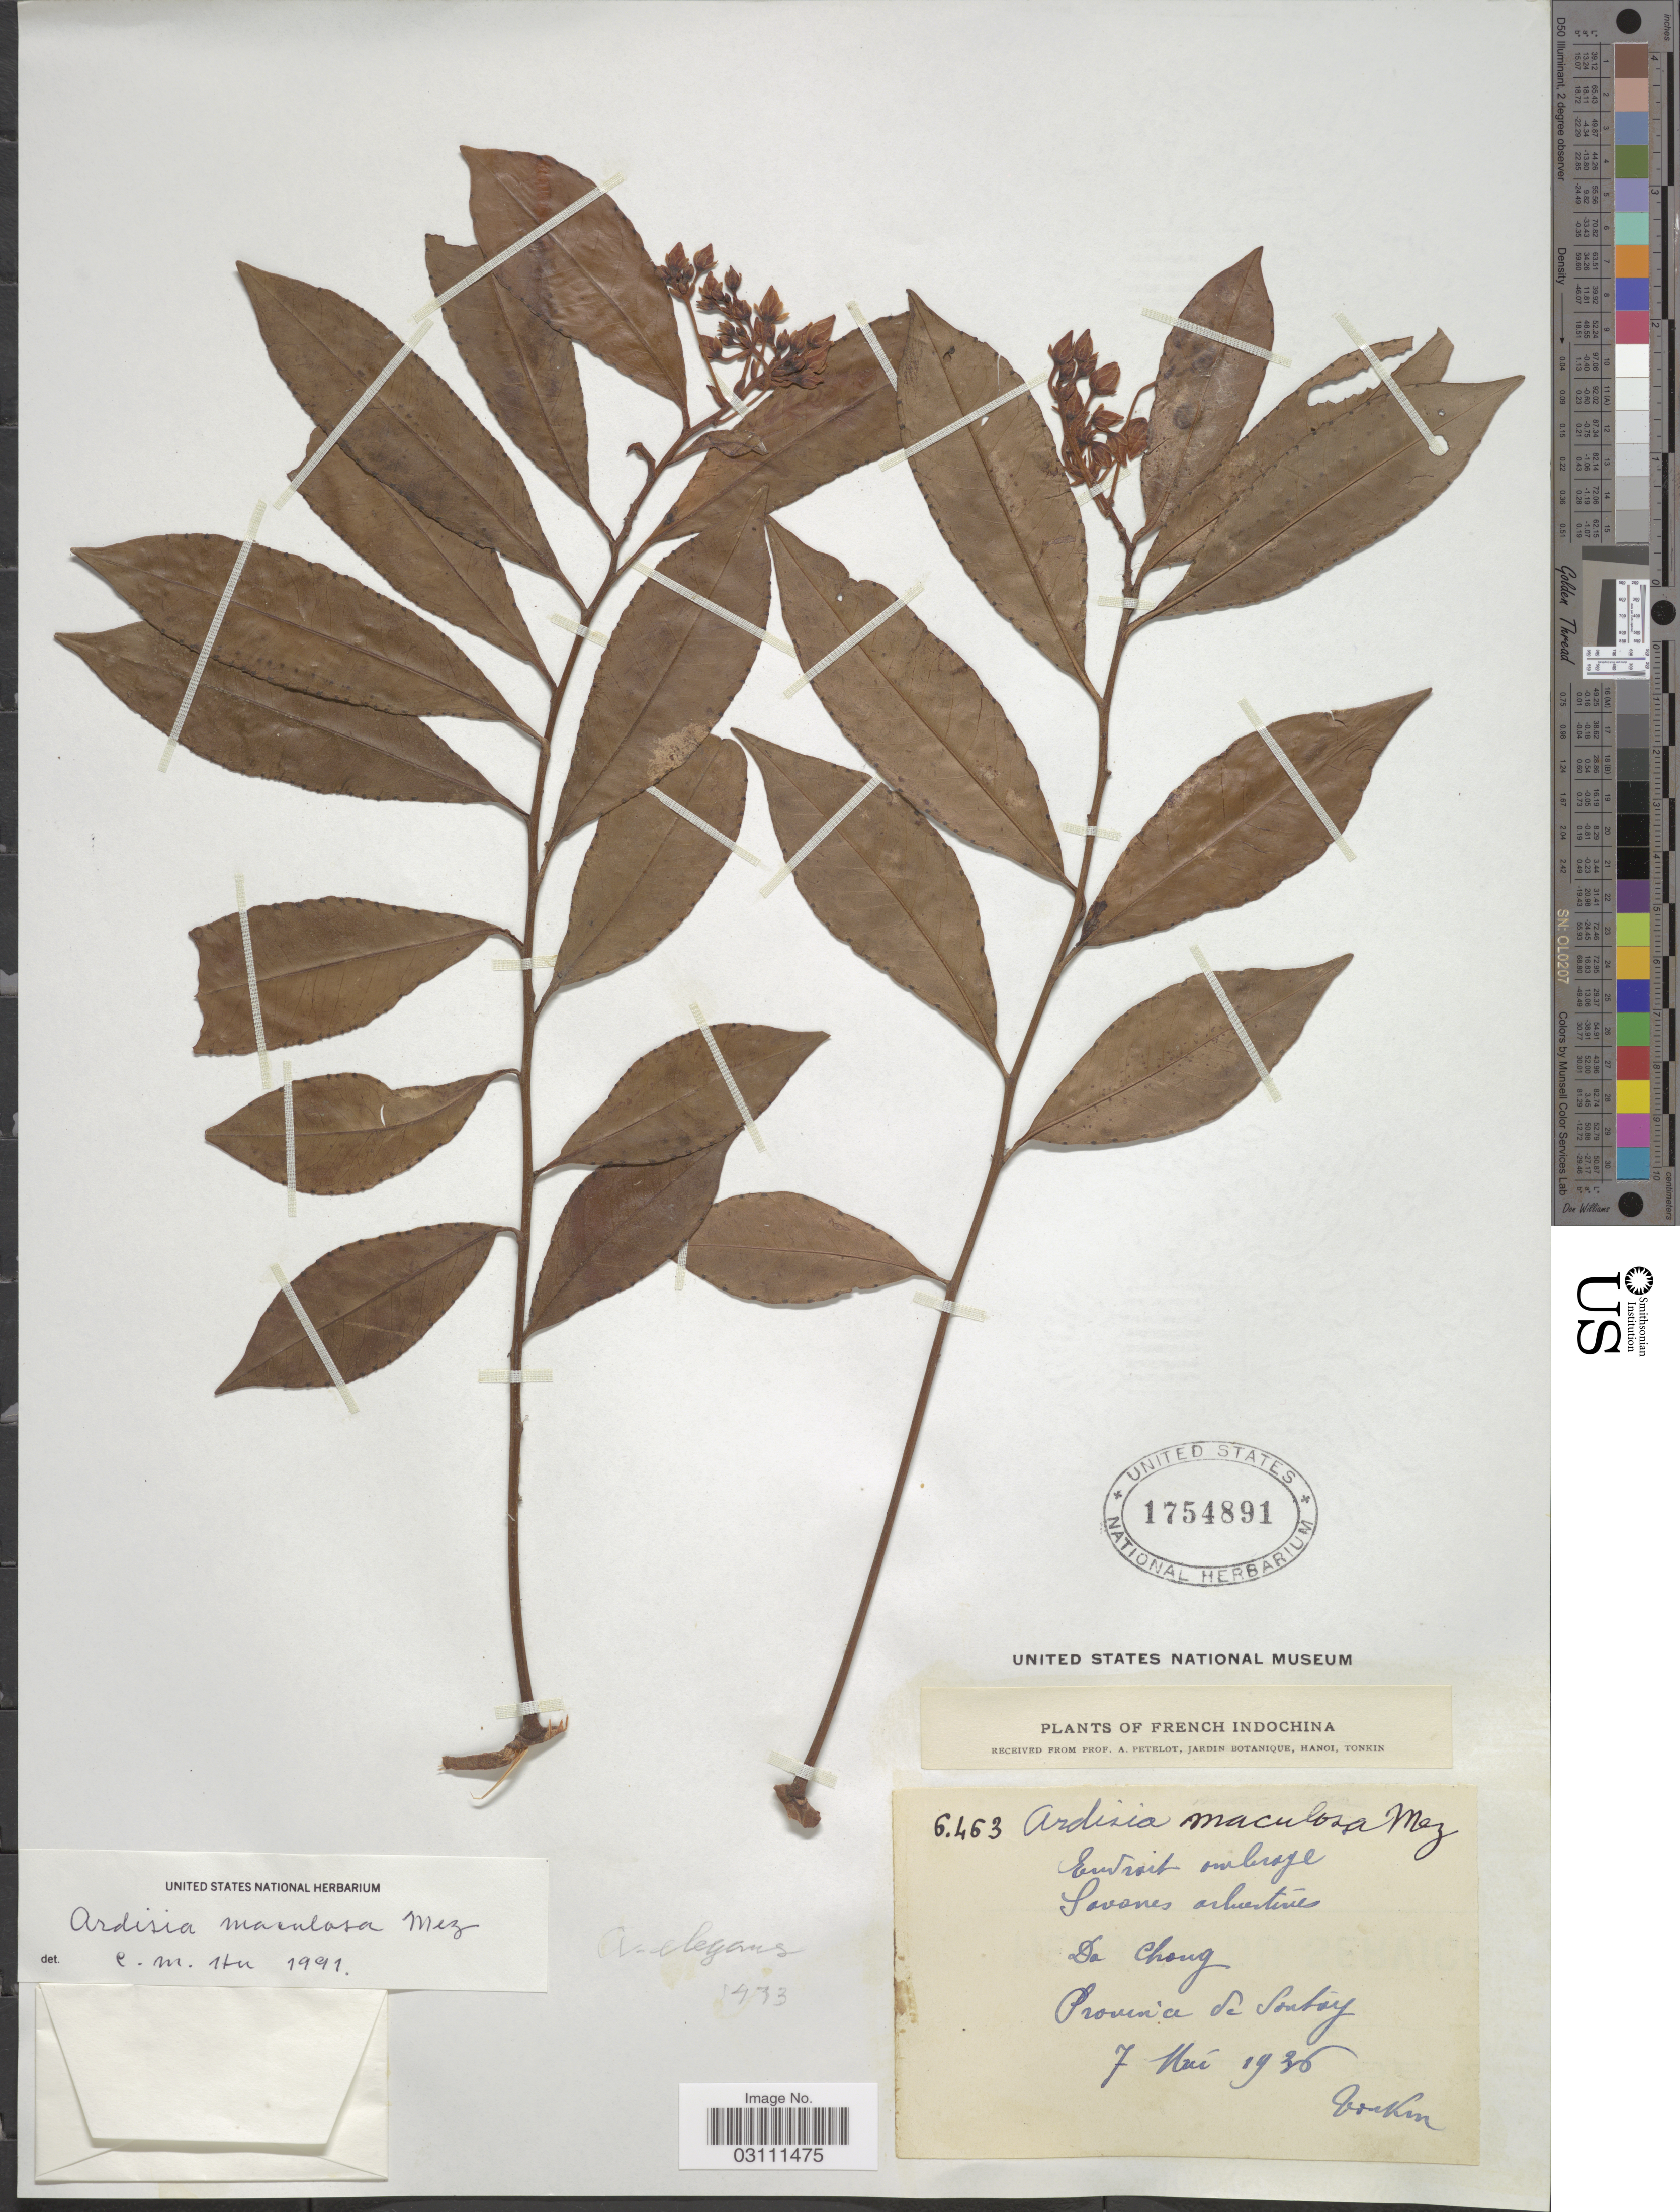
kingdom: Plantae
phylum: Tracheophyta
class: Magnoliopsida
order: Ericales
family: Primulaceae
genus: Ardisia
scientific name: Ardisia elegans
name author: Andrews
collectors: A. Petelot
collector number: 6463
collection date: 1936-05-07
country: Vietnam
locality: French Indochina, Da Chong, Province de Sontoy.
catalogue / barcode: US 1754891